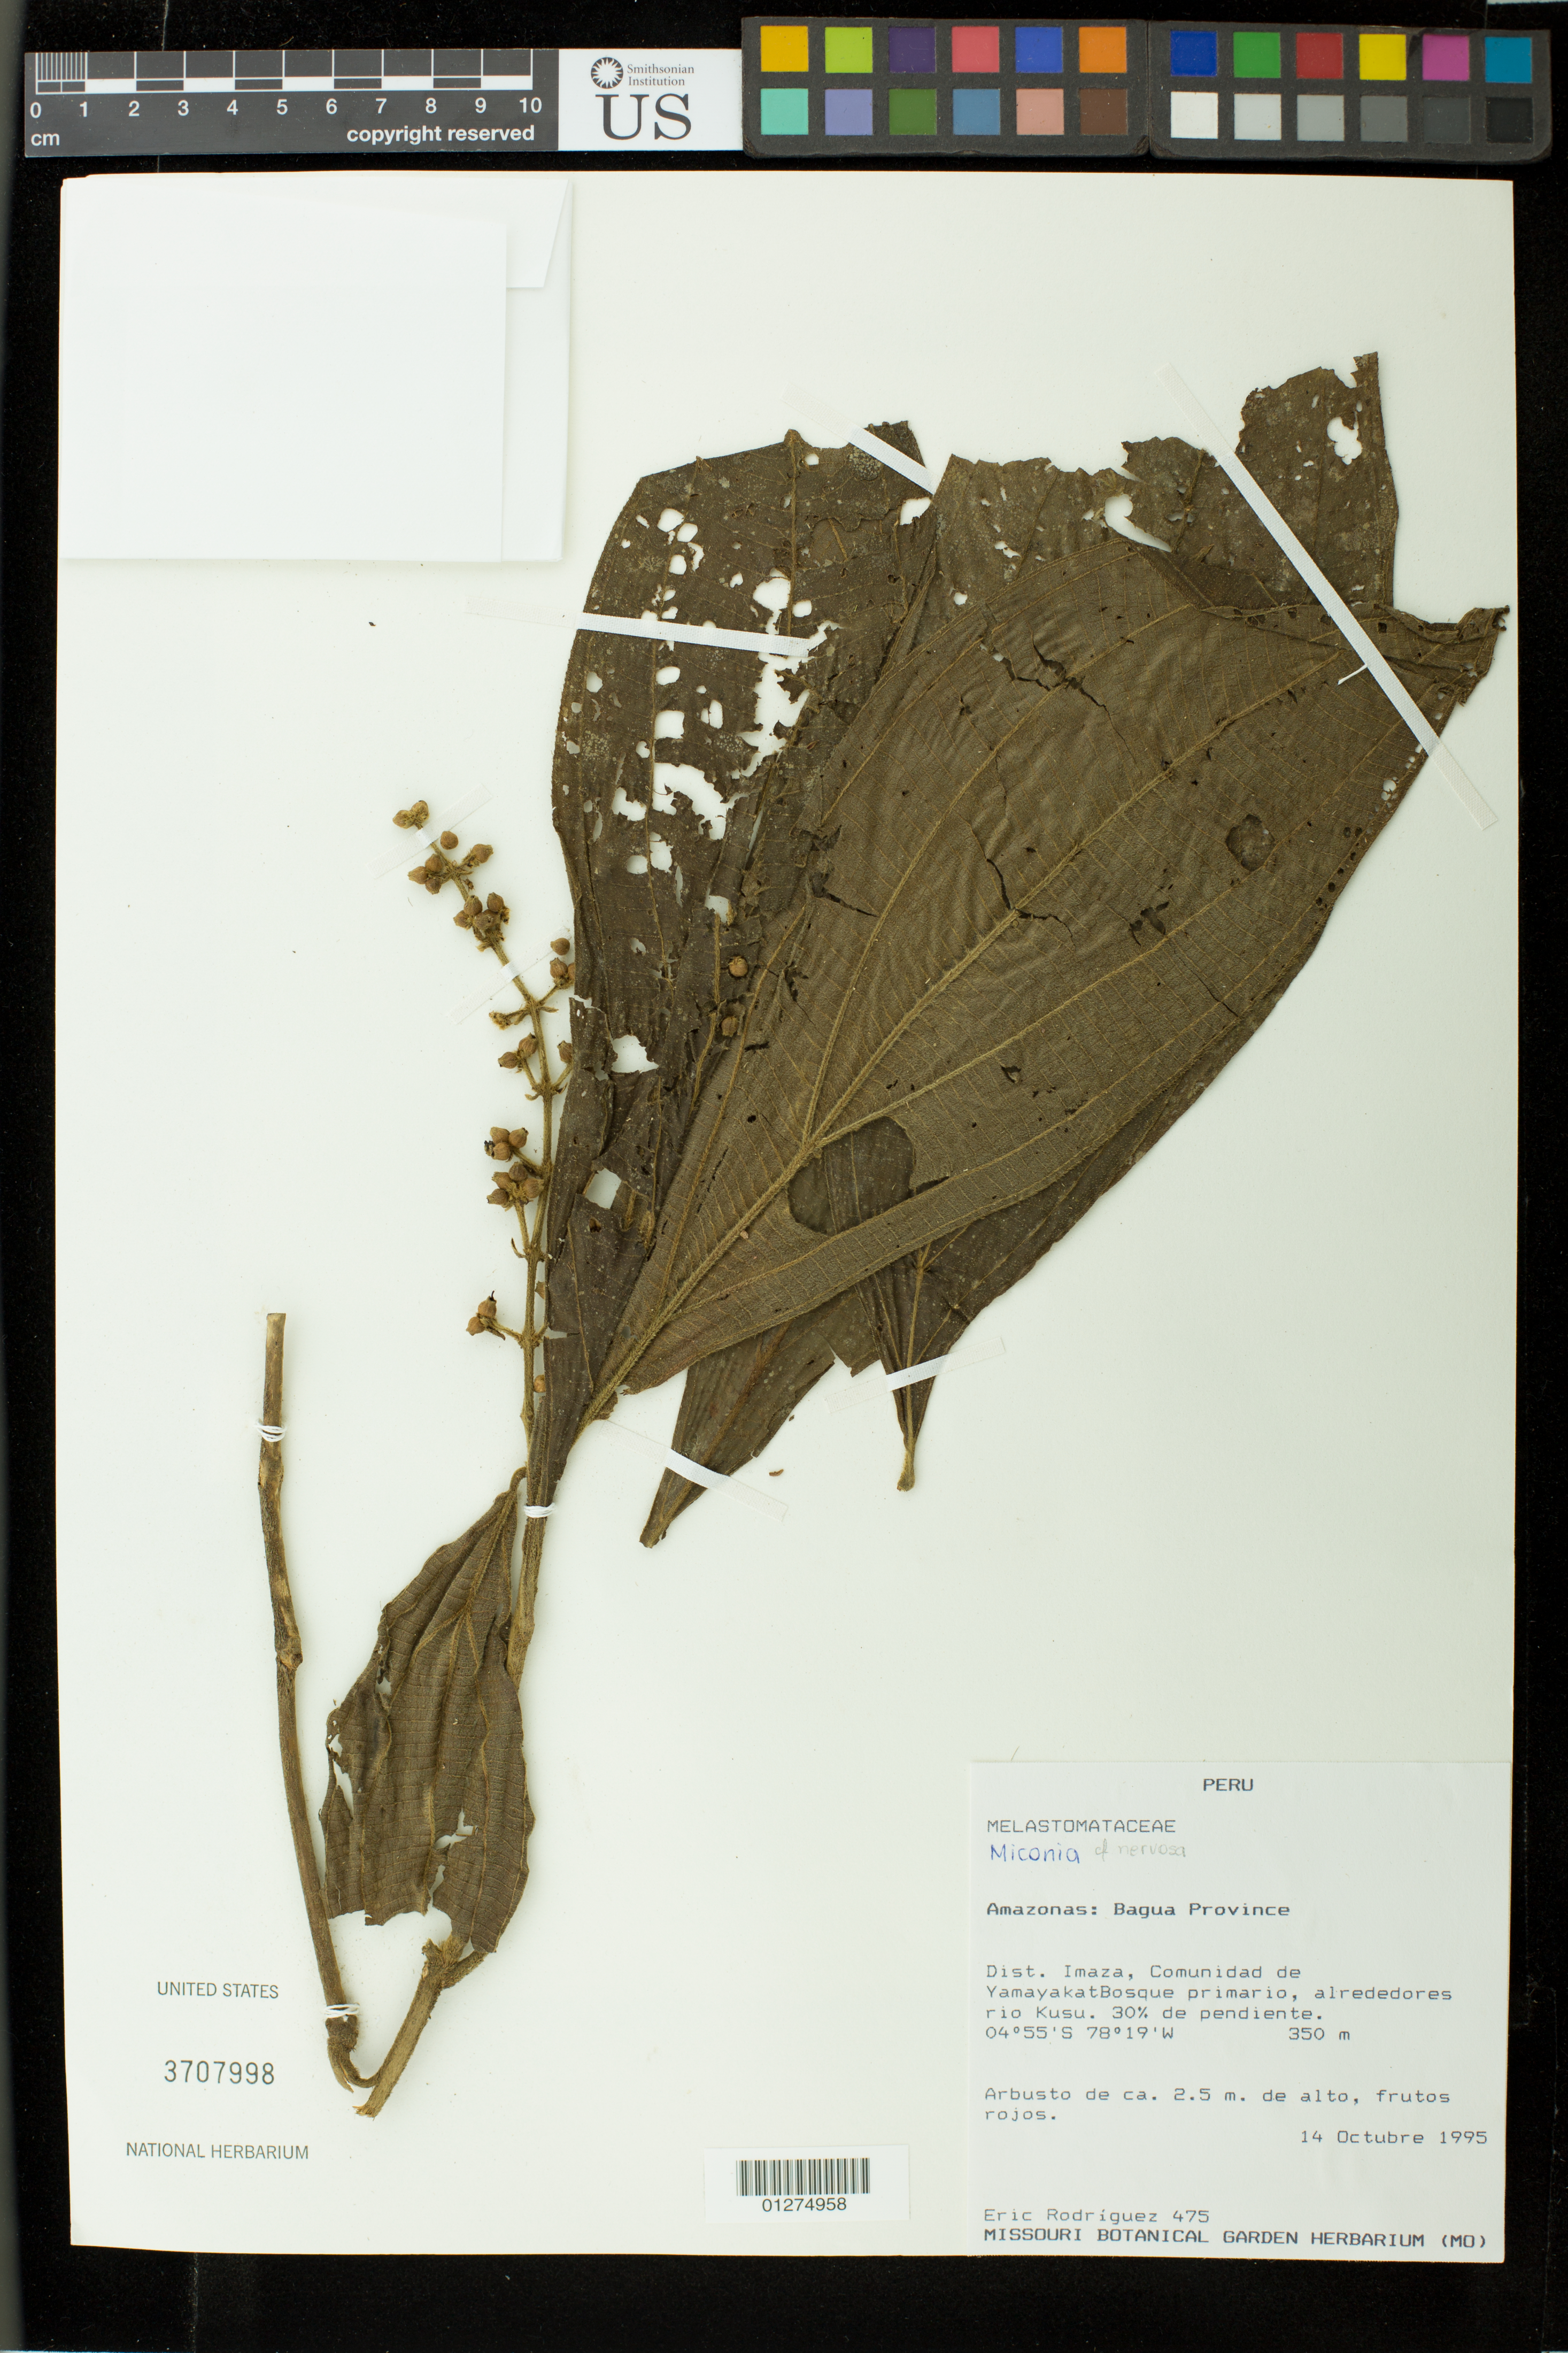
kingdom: Plantae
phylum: Tracheophyta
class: Magnoliopsida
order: Myrtales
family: Melastomataceae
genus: Miconia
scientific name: Miconia nervosa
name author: (Sm.) Triana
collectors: E. Rodriguez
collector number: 350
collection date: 1995-10-14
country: Peru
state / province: Amazonas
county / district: Bagua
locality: Dist. Imaza, Comunidad de Yamayakat, bosque primario alrededores rio Kusu.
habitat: bosque primario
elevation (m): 350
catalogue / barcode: US 3707998